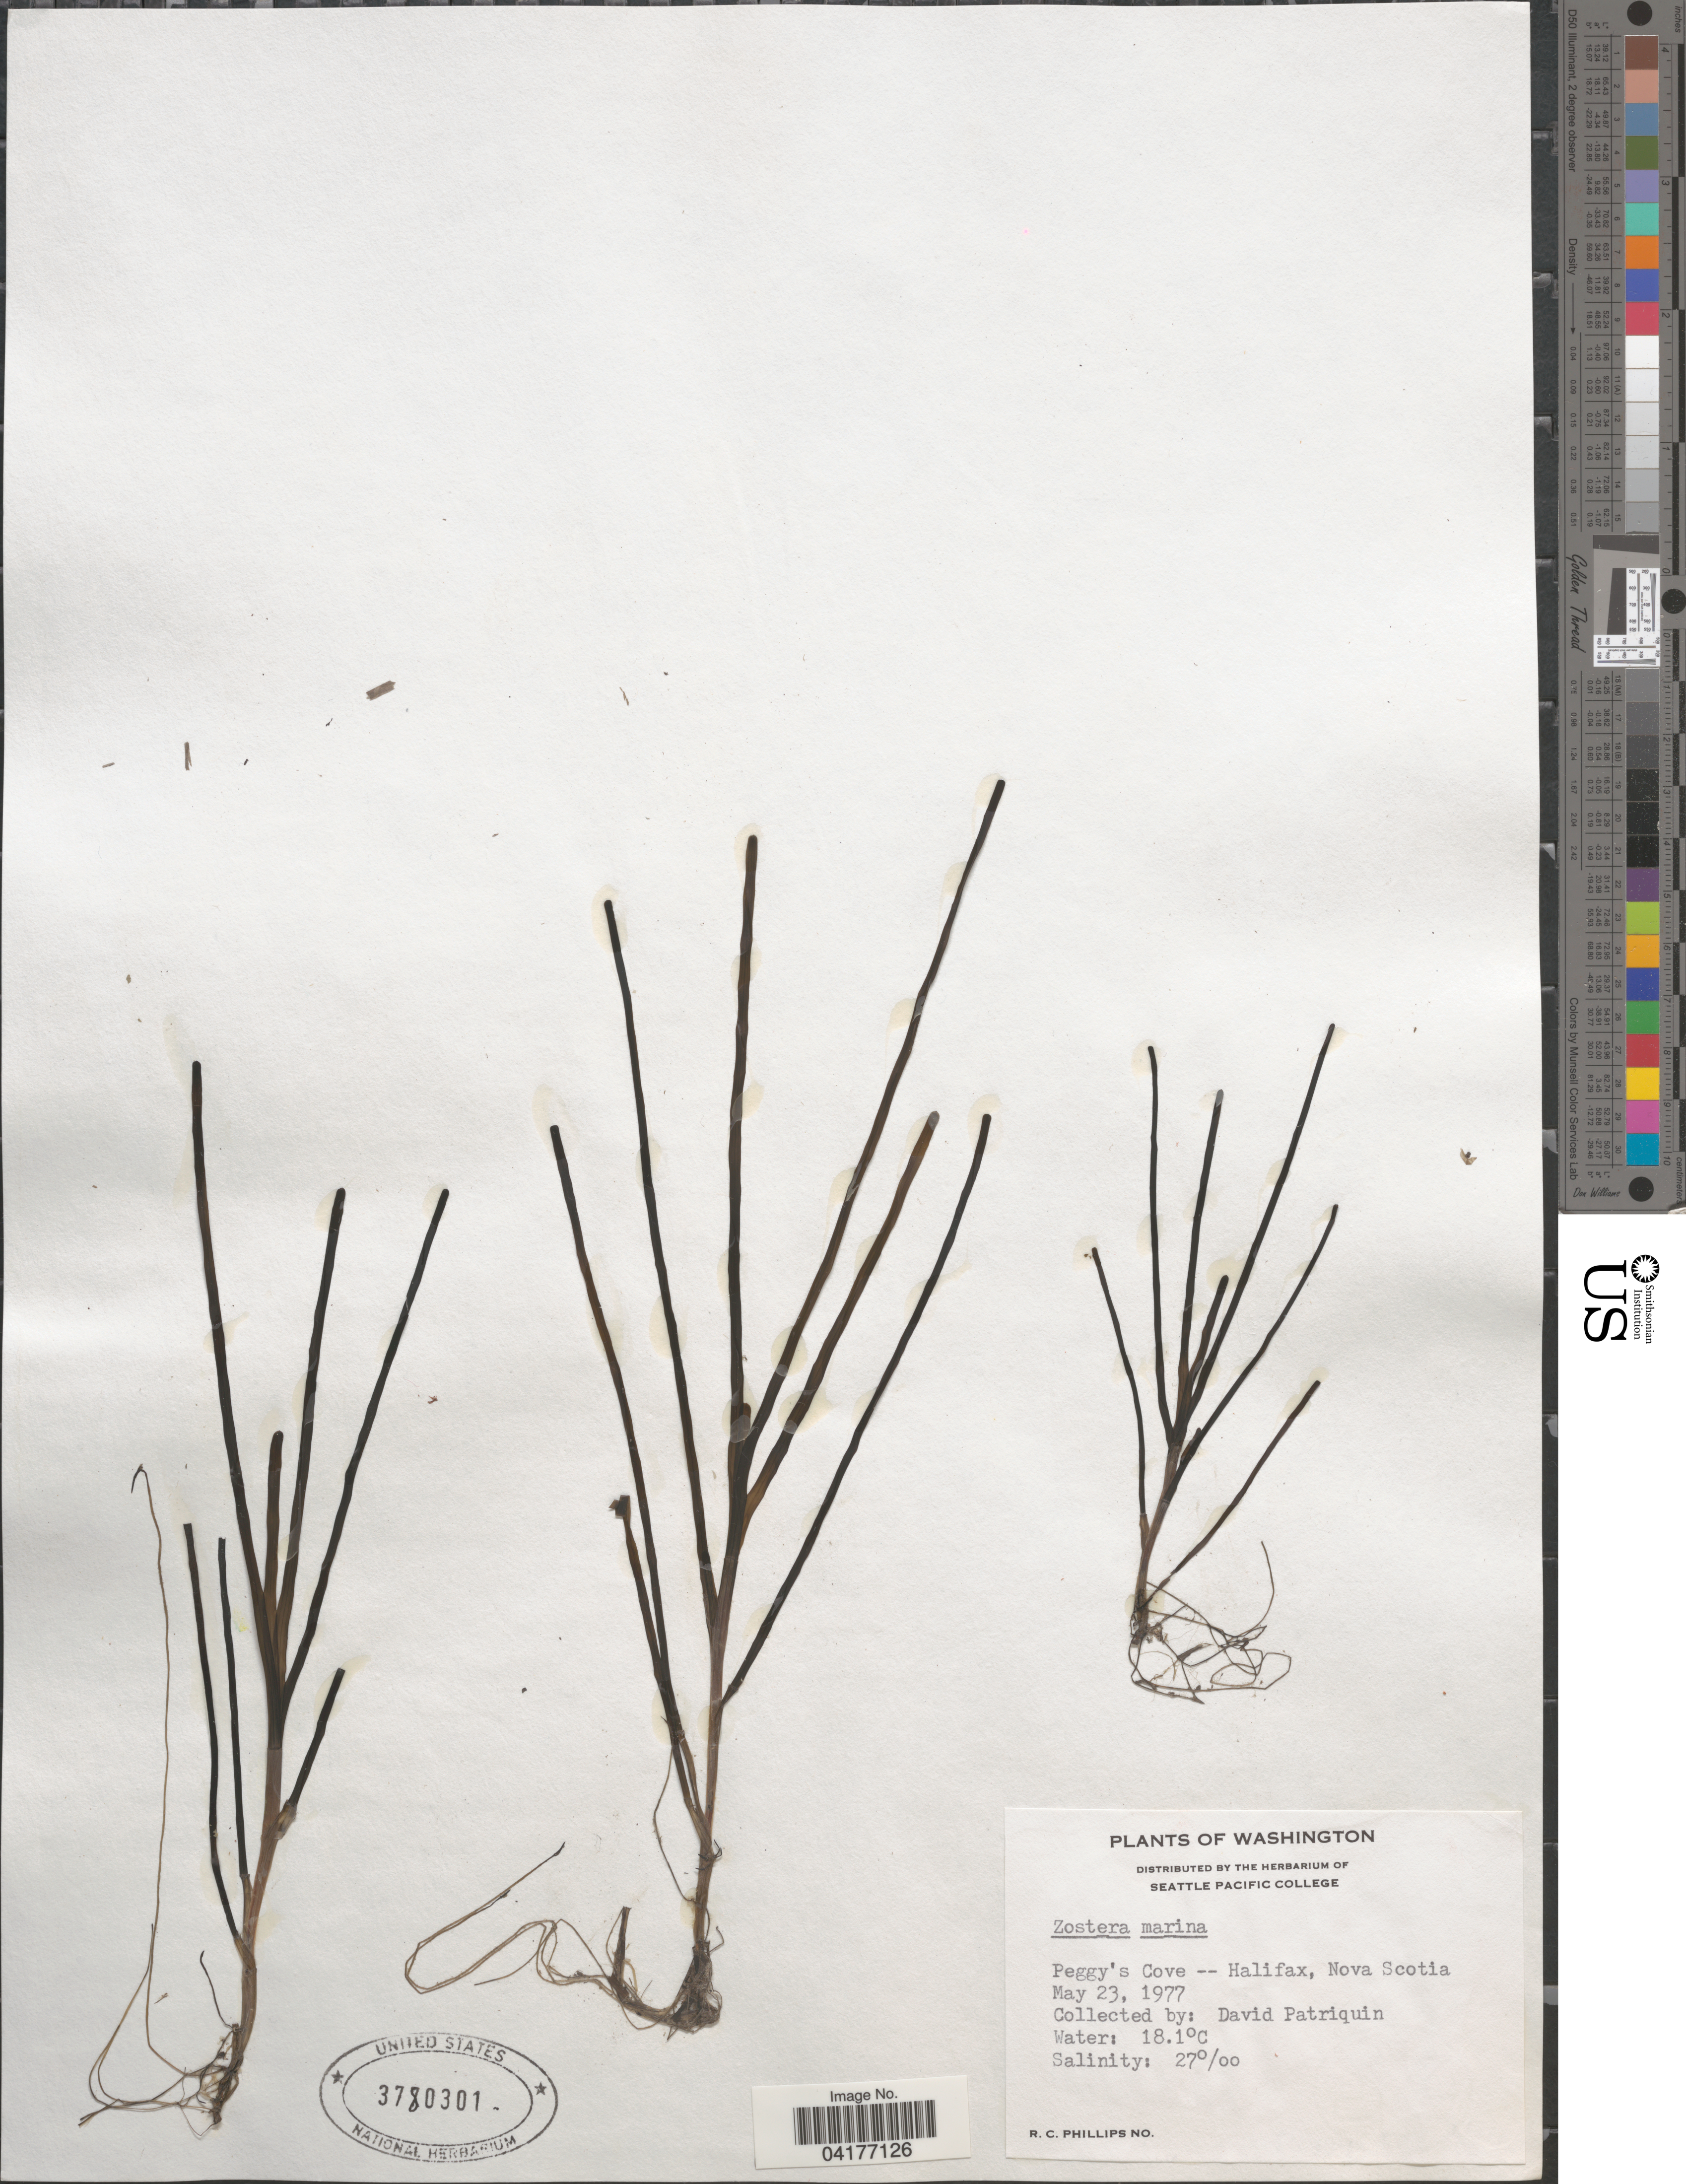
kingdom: Plantae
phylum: Tracheophyta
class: Liliopsida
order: Alismatales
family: Zosteraceae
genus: Zostera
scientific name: Zostera marina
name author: L.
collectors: D. Patriquin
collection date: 1977-05-23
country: Canada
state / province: Nova Scotia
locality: Peggy's Cove -- Halifax.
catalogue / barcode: US 3780301